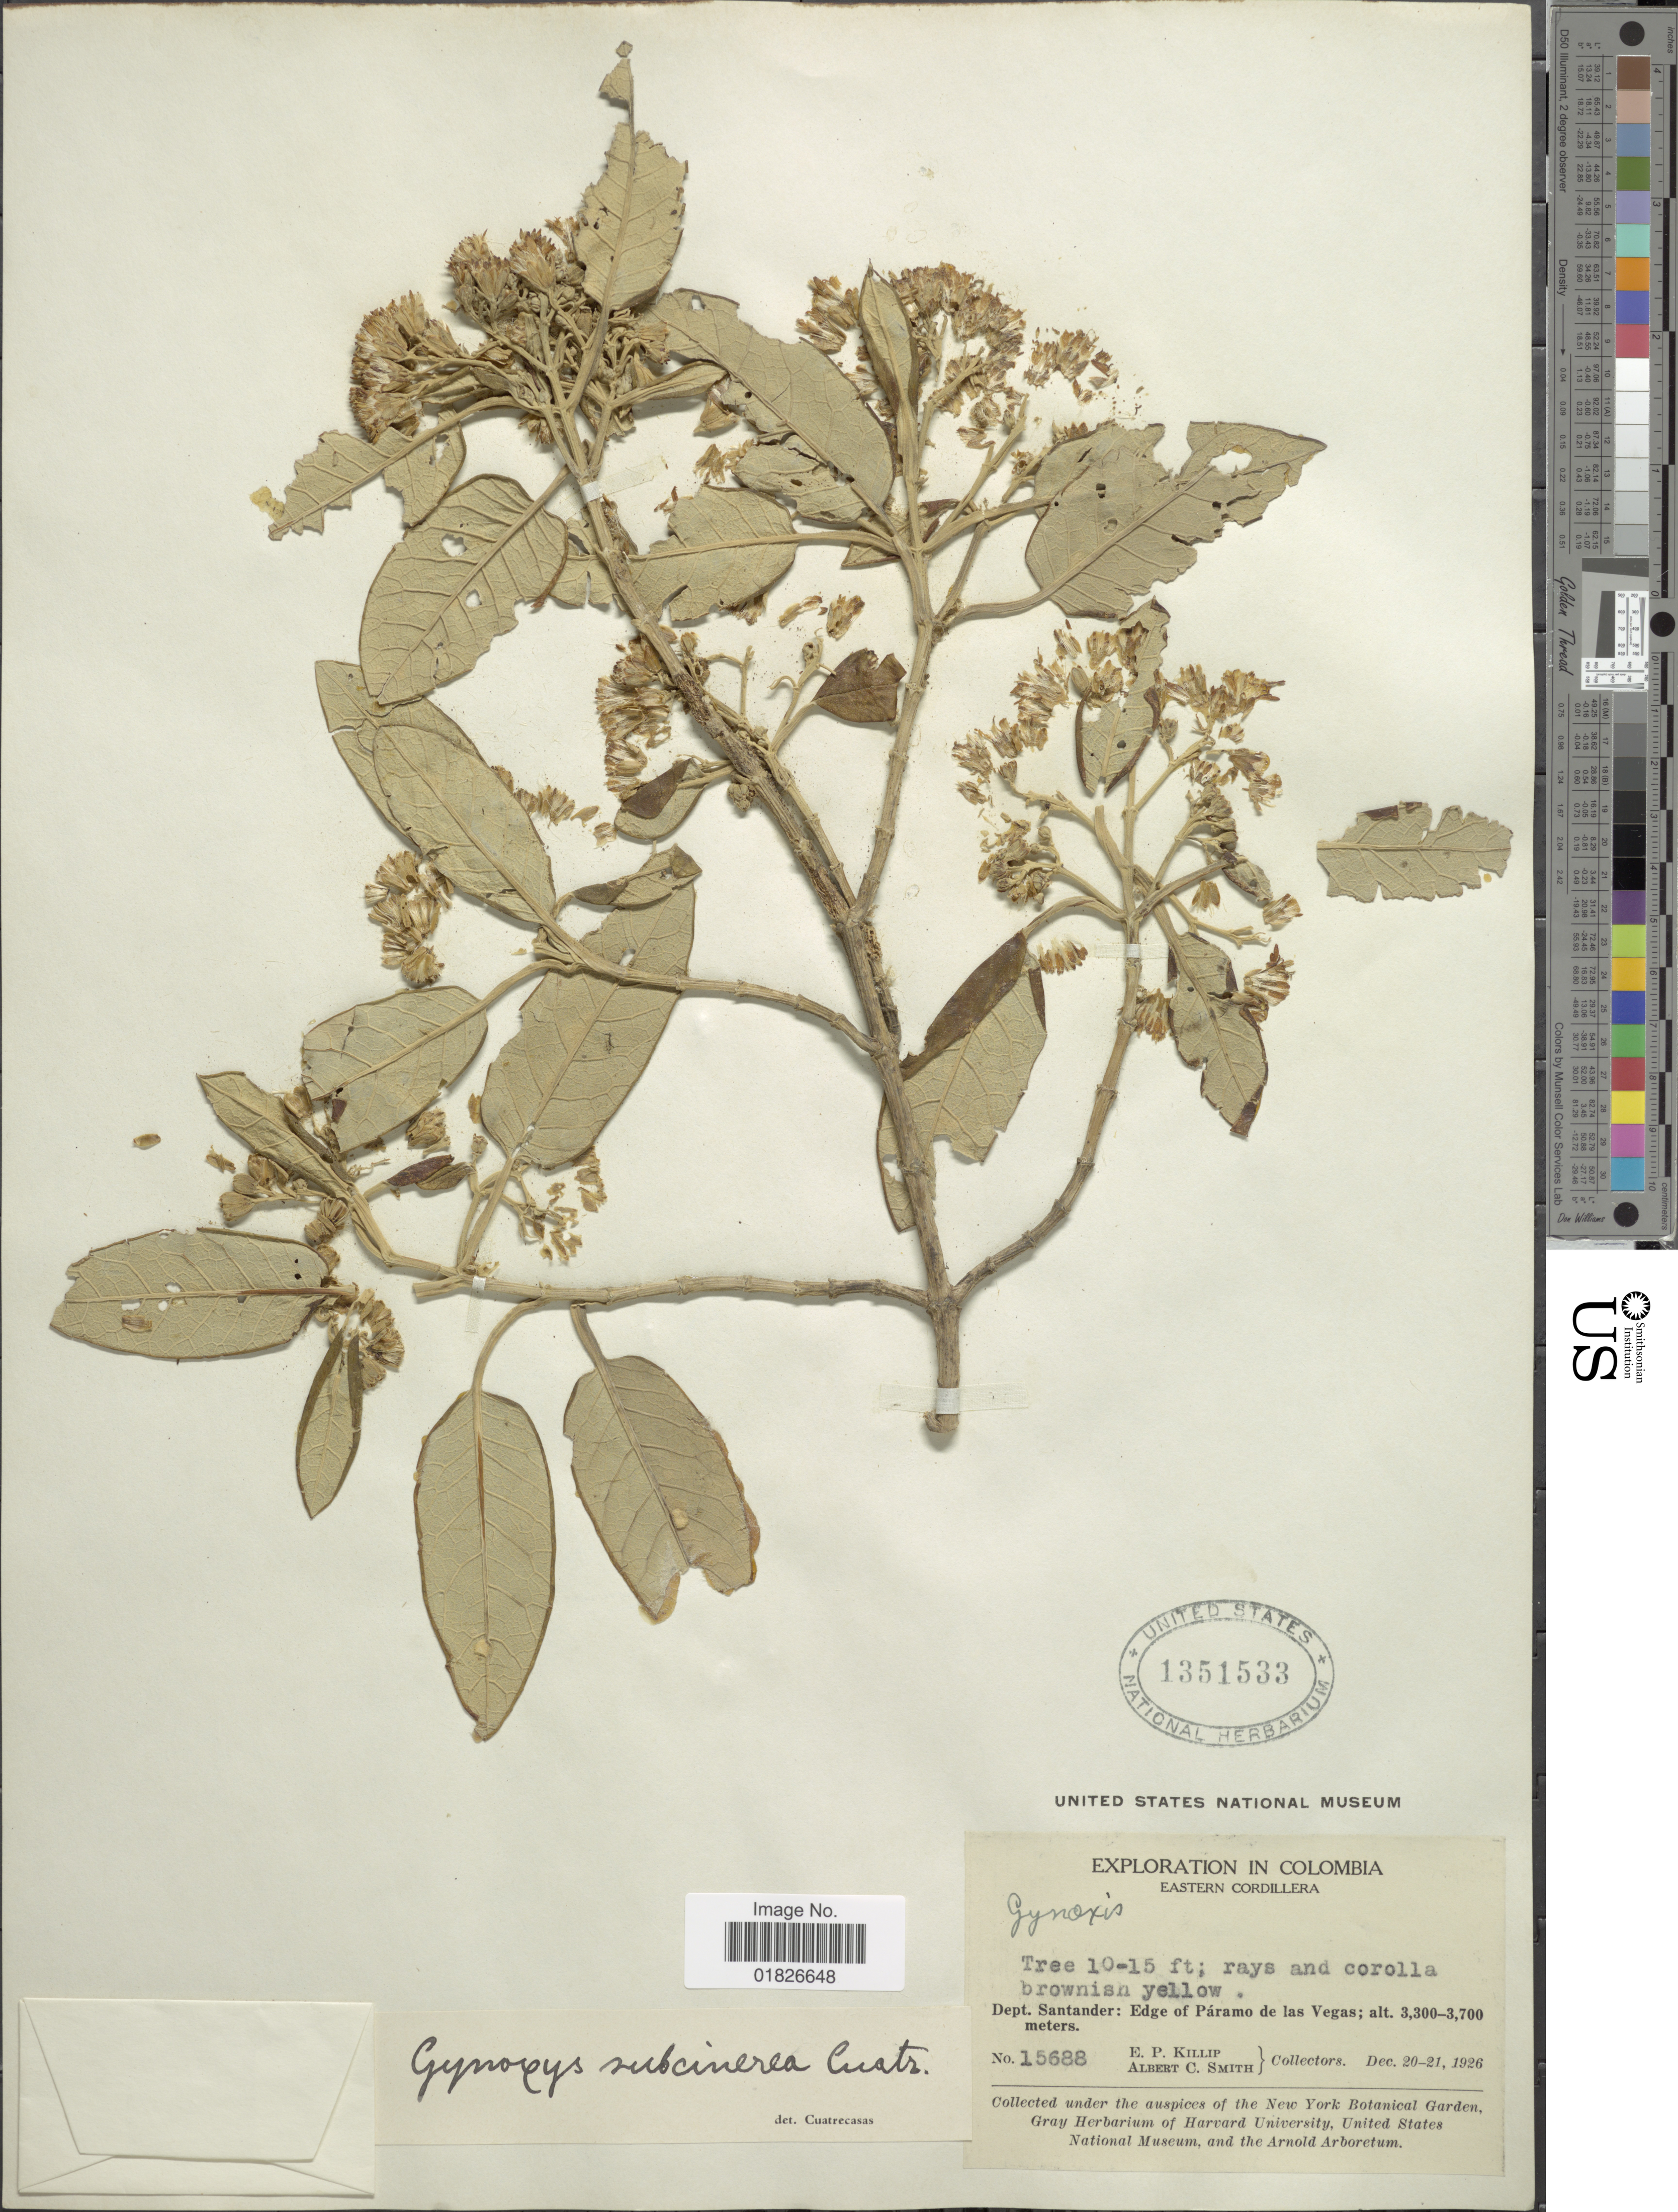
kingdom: Plantae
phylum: Tracheophyta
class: Magnoliopsida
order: Asterales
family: Asteraceae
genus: Gynoxys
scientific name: Gynoxys subcinerea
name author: Cuatrec.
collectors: E. P. Killip & A. C. Smith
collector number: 15688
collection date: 1926-12-20/1926-12-21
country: Colombia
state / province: Santander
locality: Eastern Cordillera, edge of Paramo de las Vegas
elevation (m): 3300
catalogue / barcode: US 1351533